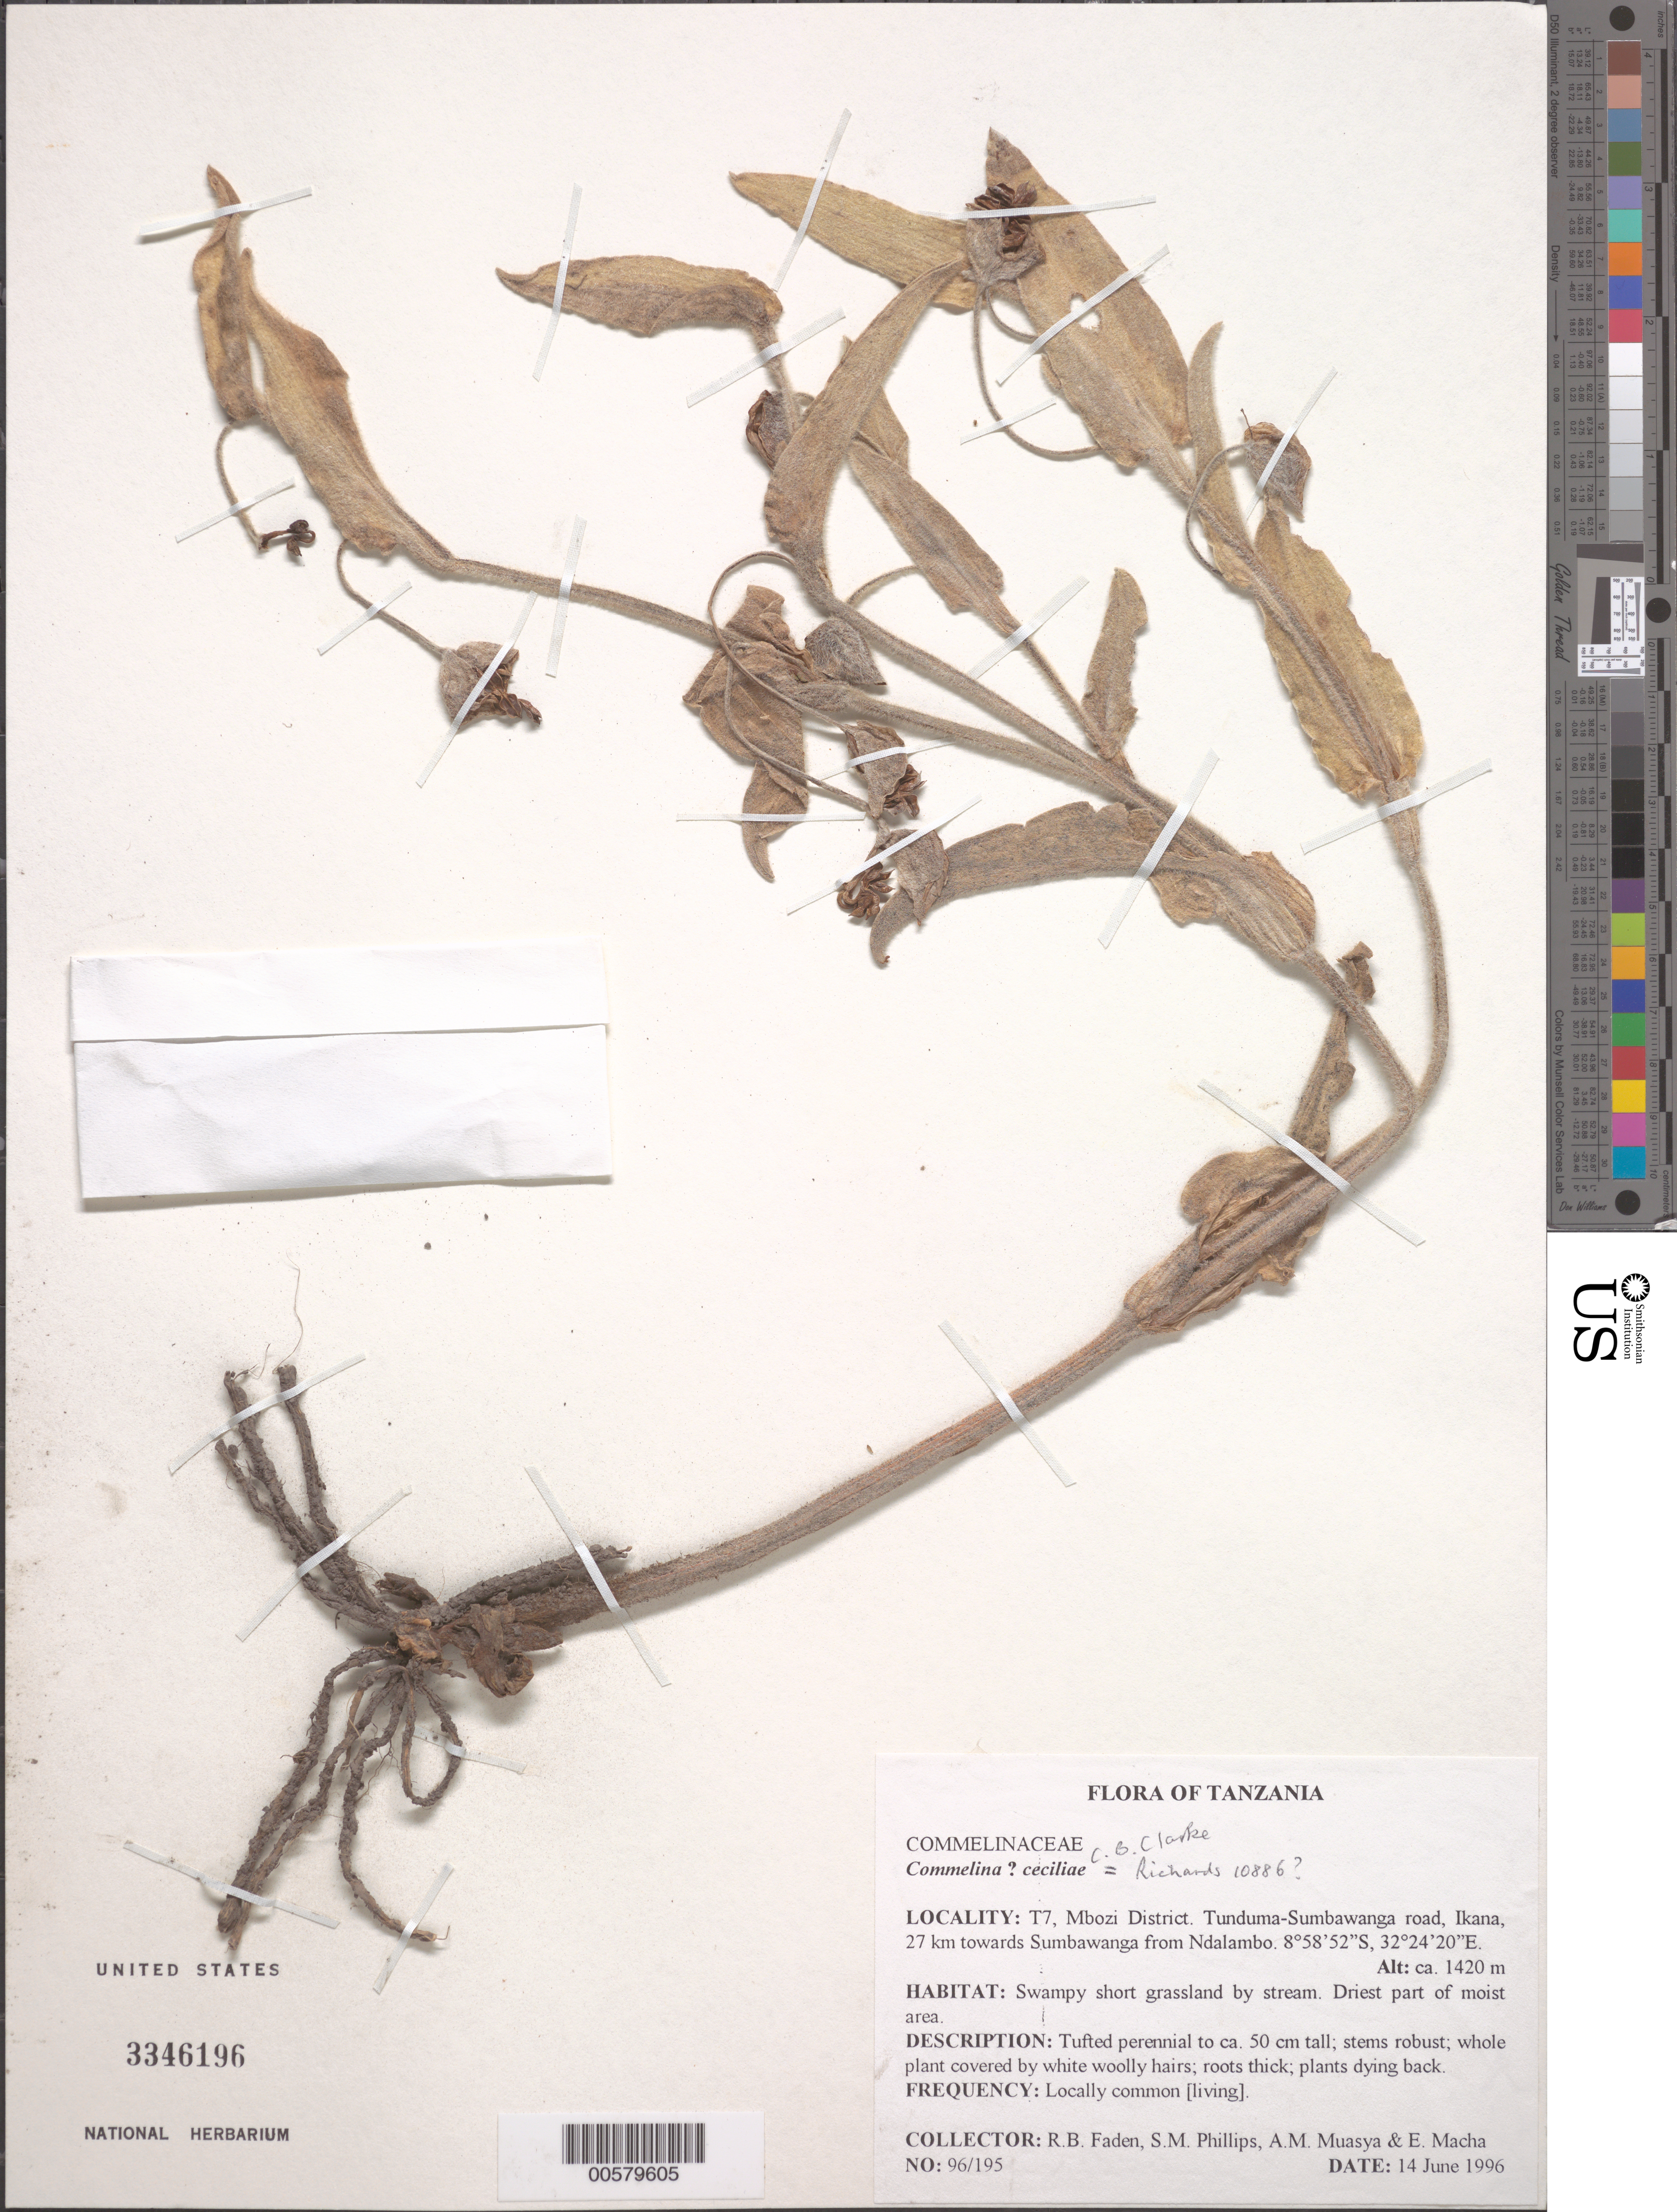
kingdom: Plantae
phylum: Tracheophyta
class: Liliopsida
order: Commelinales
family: Commelinaceae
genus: Commelina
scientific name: Commelina cecilae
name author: C.B. Clarke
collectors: R. B. Faden, S. M. Phillips, A. Muasya & E. Macha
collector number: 96/195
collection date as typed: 14 Jun 1996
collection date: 1996-06-14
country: Tanzania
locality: T7, mbozi dist., tunduma-sumbawanga road, ikana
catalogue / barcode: US 3346196